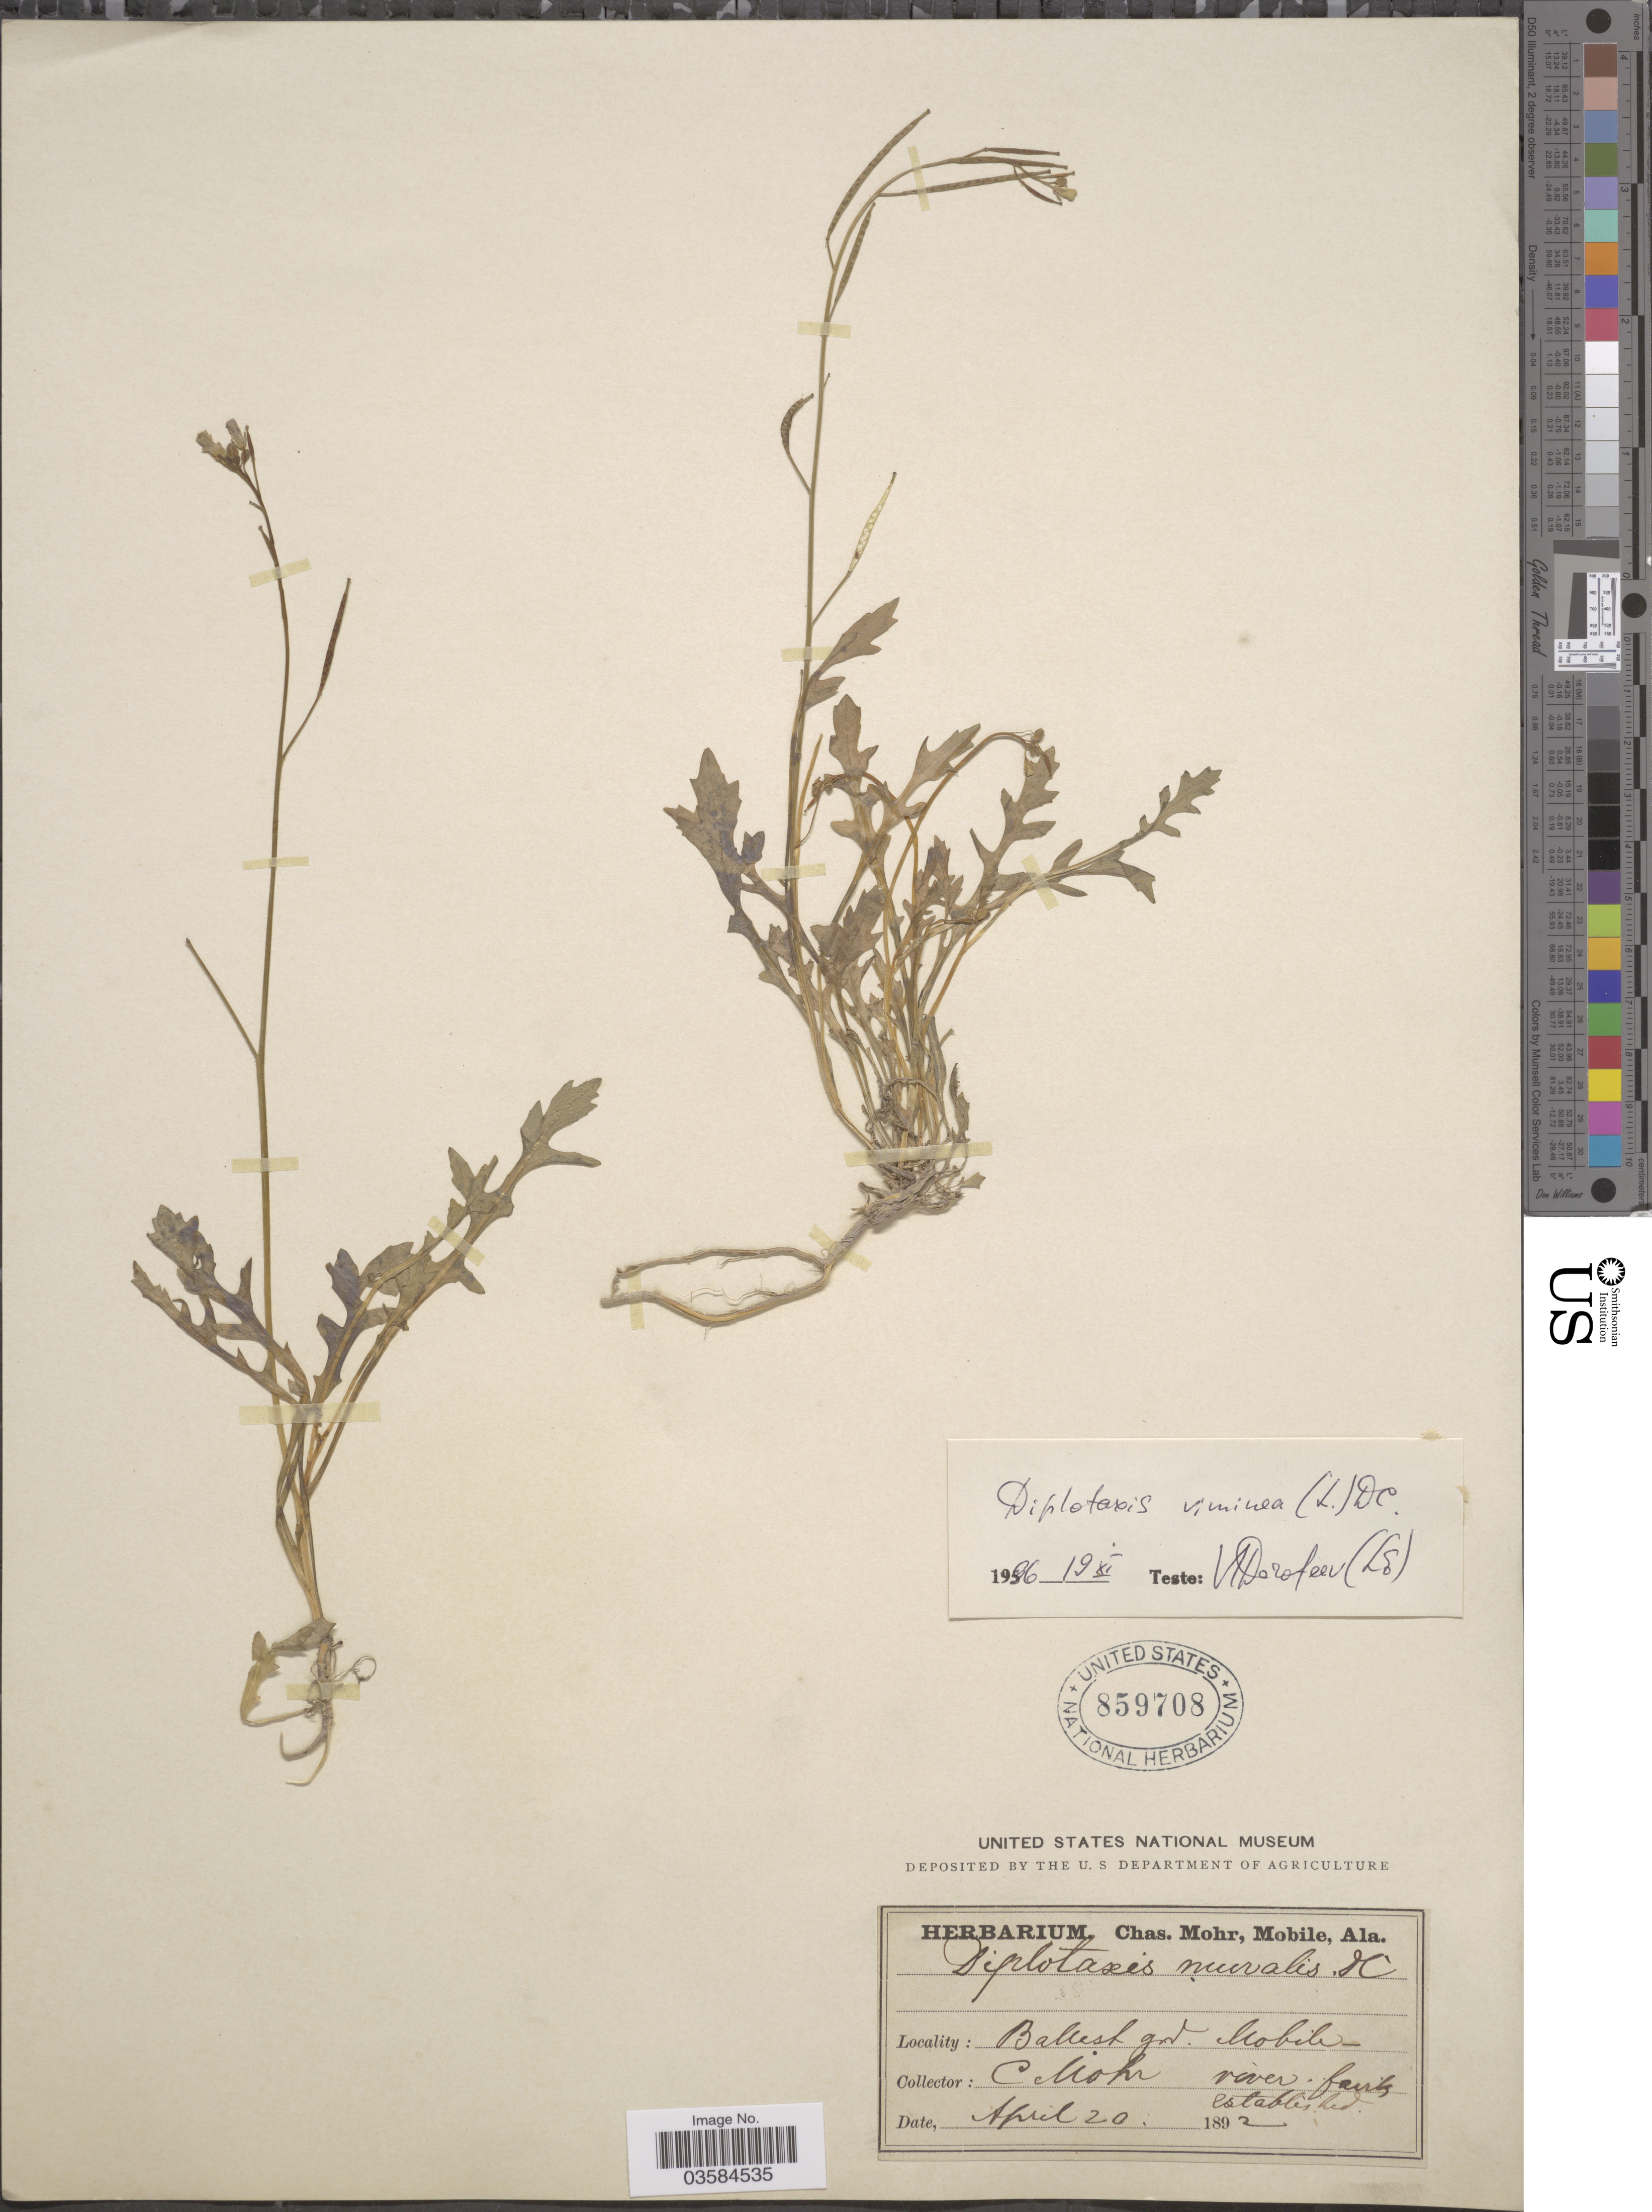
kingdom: Plantae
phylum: Tracheophyta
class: Magnoliopsida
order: Brassicales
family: Brassicaceae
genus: Diplotaxis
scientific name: Diplotaxis viminea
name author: (L.) DC.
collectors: Mohr, C. T. (herbarium)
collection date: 1892-04-20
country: United States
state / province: Alabama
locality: Ballast grd. Mobile.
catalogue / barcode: US 859708